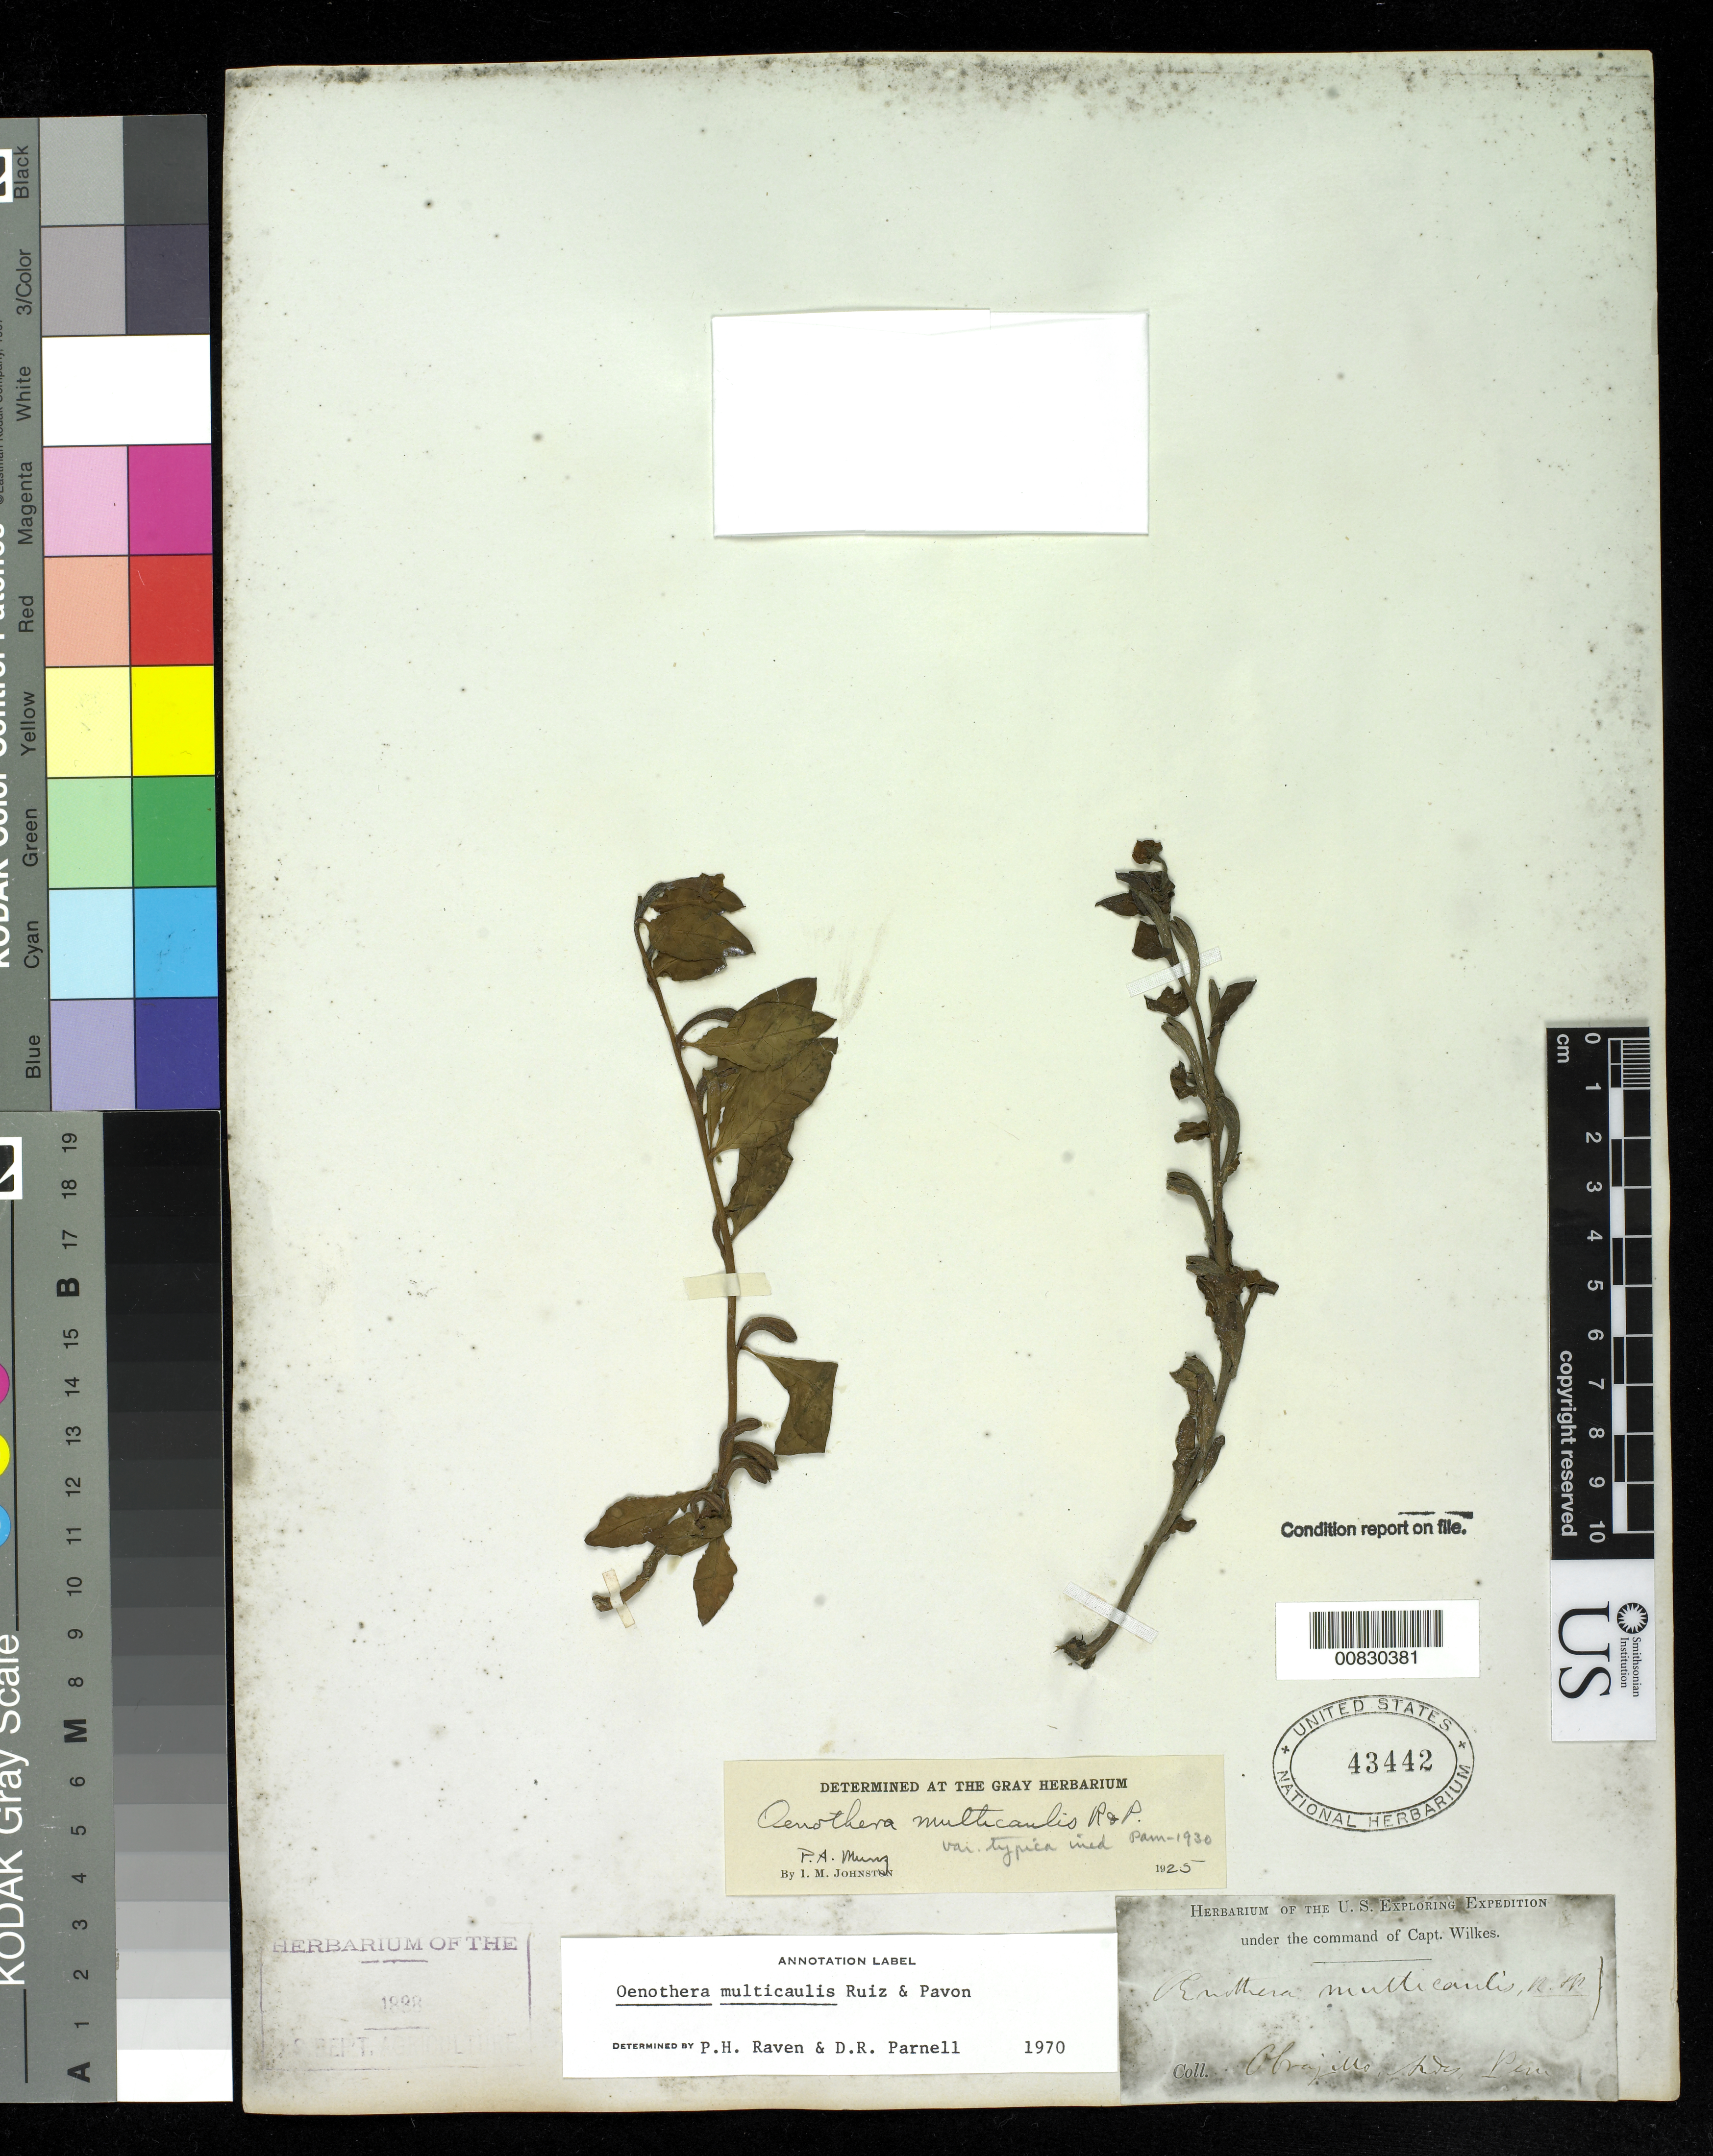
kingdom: Plantae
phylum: Tracheophyta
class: Magnoliopsida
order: Myrtales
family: Onagraceae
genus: Oenothera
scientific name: Oenothera multicaulis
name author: Ruiz & Pav.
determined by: Raven, P. H.; Parnell, D. R.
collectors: Wilkes Explor. Exped.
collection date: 1838/1842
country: Peru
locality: Obrajillo, Andes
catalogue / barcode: US 43442